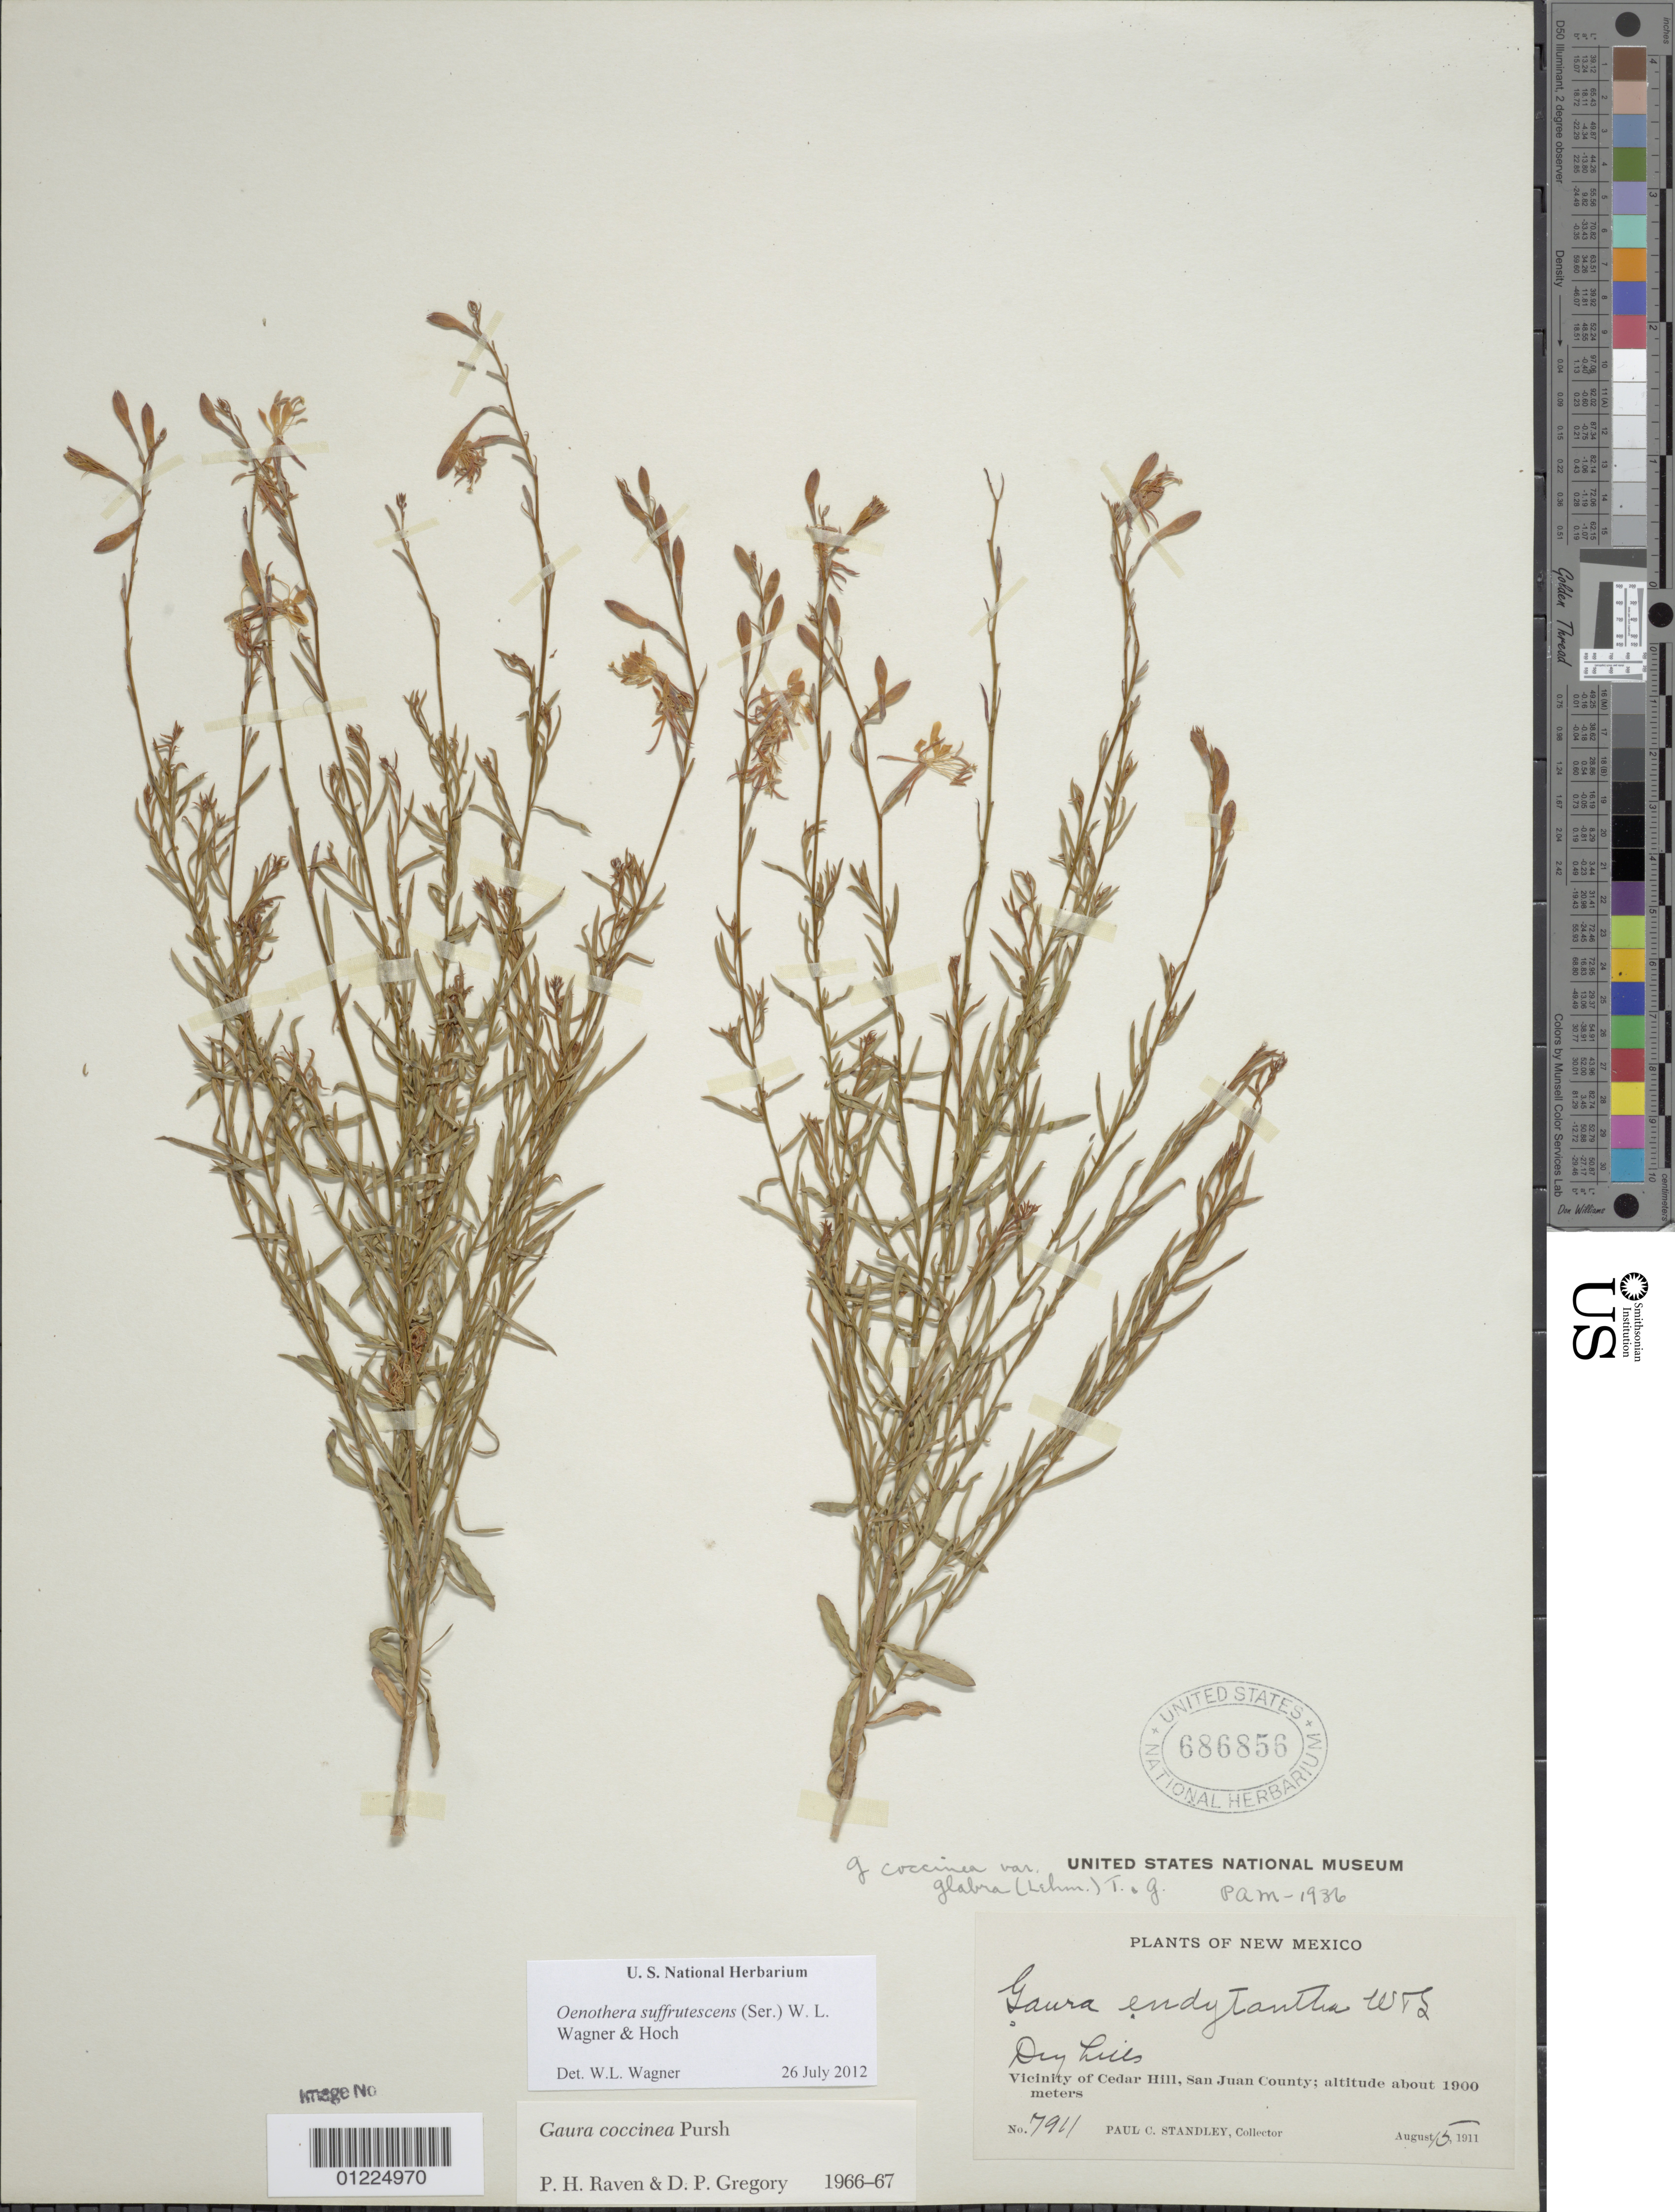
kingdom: Plantae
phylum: Tracheophyta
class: Magnoliopsida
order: Myrtales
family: Onagraceae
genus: Oenothera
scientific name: Oenothera suffrutescens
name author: (Ser.) W.L. Wagner & Hoch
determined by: Wagner, W. L., (BOT), Smithsonian Institution - National Museum of Natural History (UNITED STATES)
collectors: P. C. Standley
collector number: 7911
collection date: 1911-08-15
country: United States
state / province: New Mexico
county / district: San Juan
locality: Vicinity of Cedar Hill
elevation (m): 1900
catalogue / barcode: US 686856